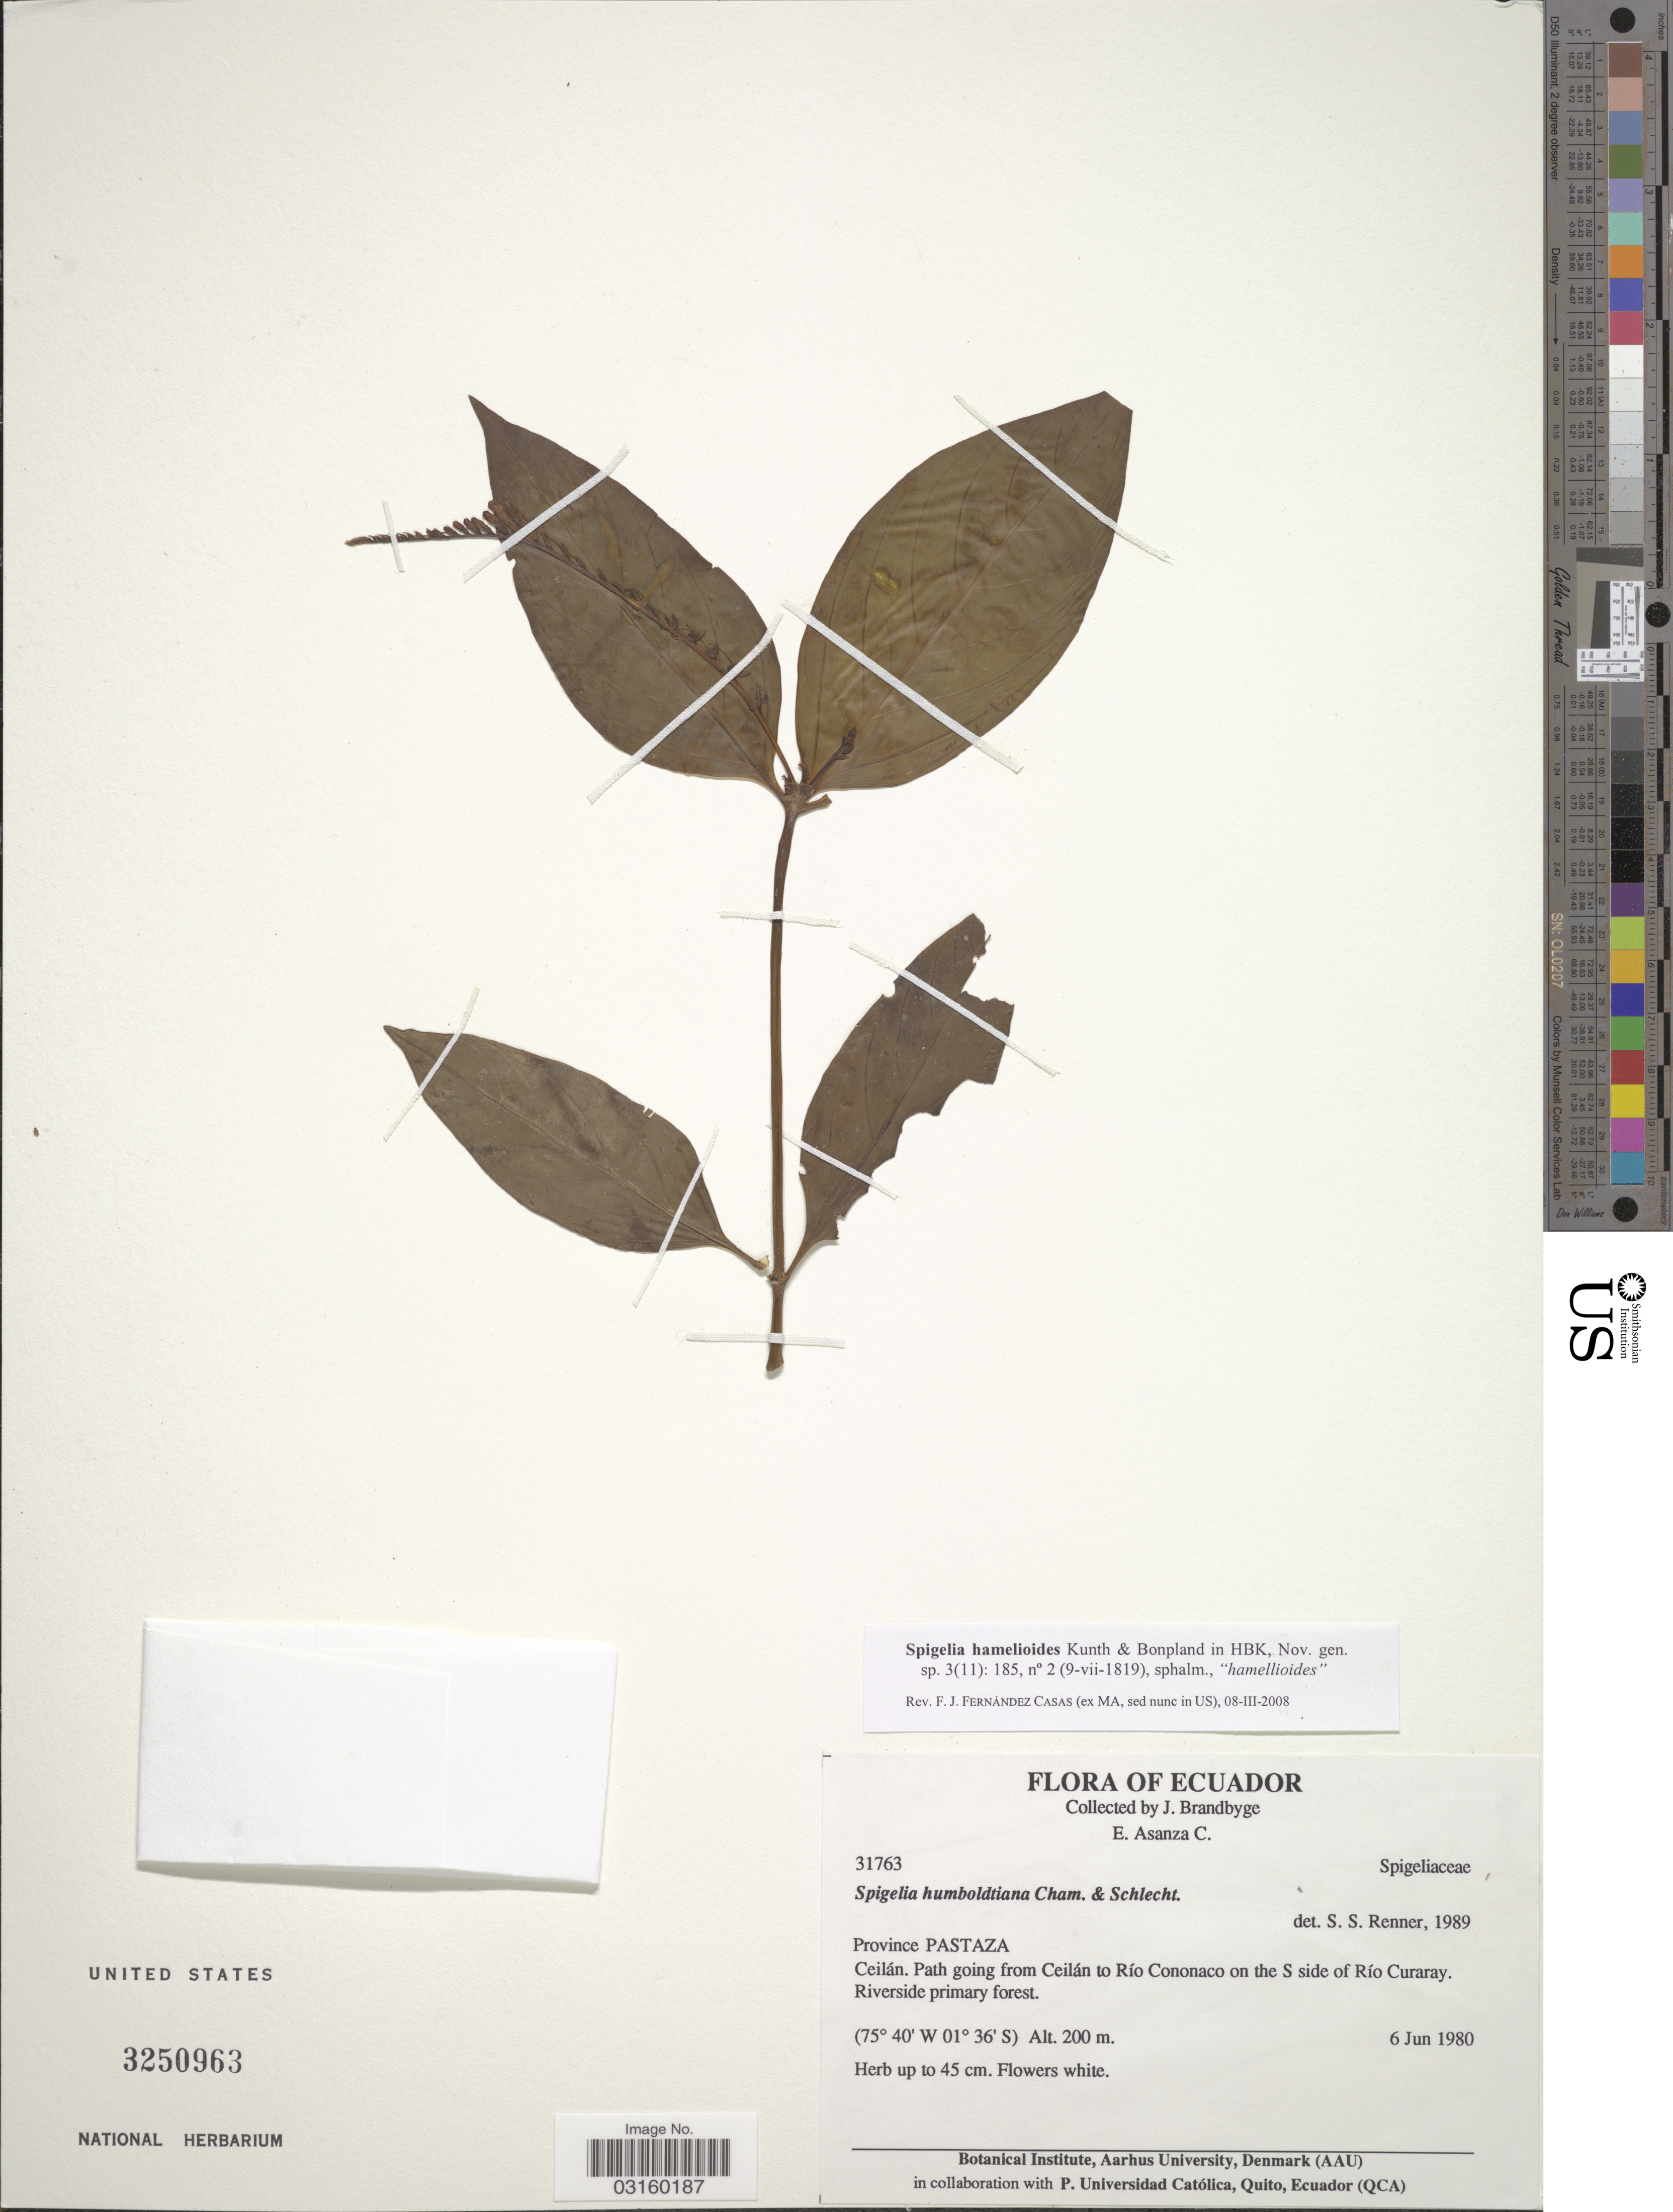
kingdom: Plantae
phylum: Tracheophyta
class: Magnoliopsida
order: Gentianales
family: Loganiaceae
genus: Spigelia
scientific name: Spigelia hamelioides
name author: Kunth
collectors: J. Brandbyge & E. Asanza C.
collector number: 31763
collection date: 1980-06-06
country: Ecuador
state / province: Pastaza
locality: Ceilán. Path going from Ceilán to Río Cononaco on the S side of Río Curaray.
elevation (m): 200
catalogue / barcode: US 3250963